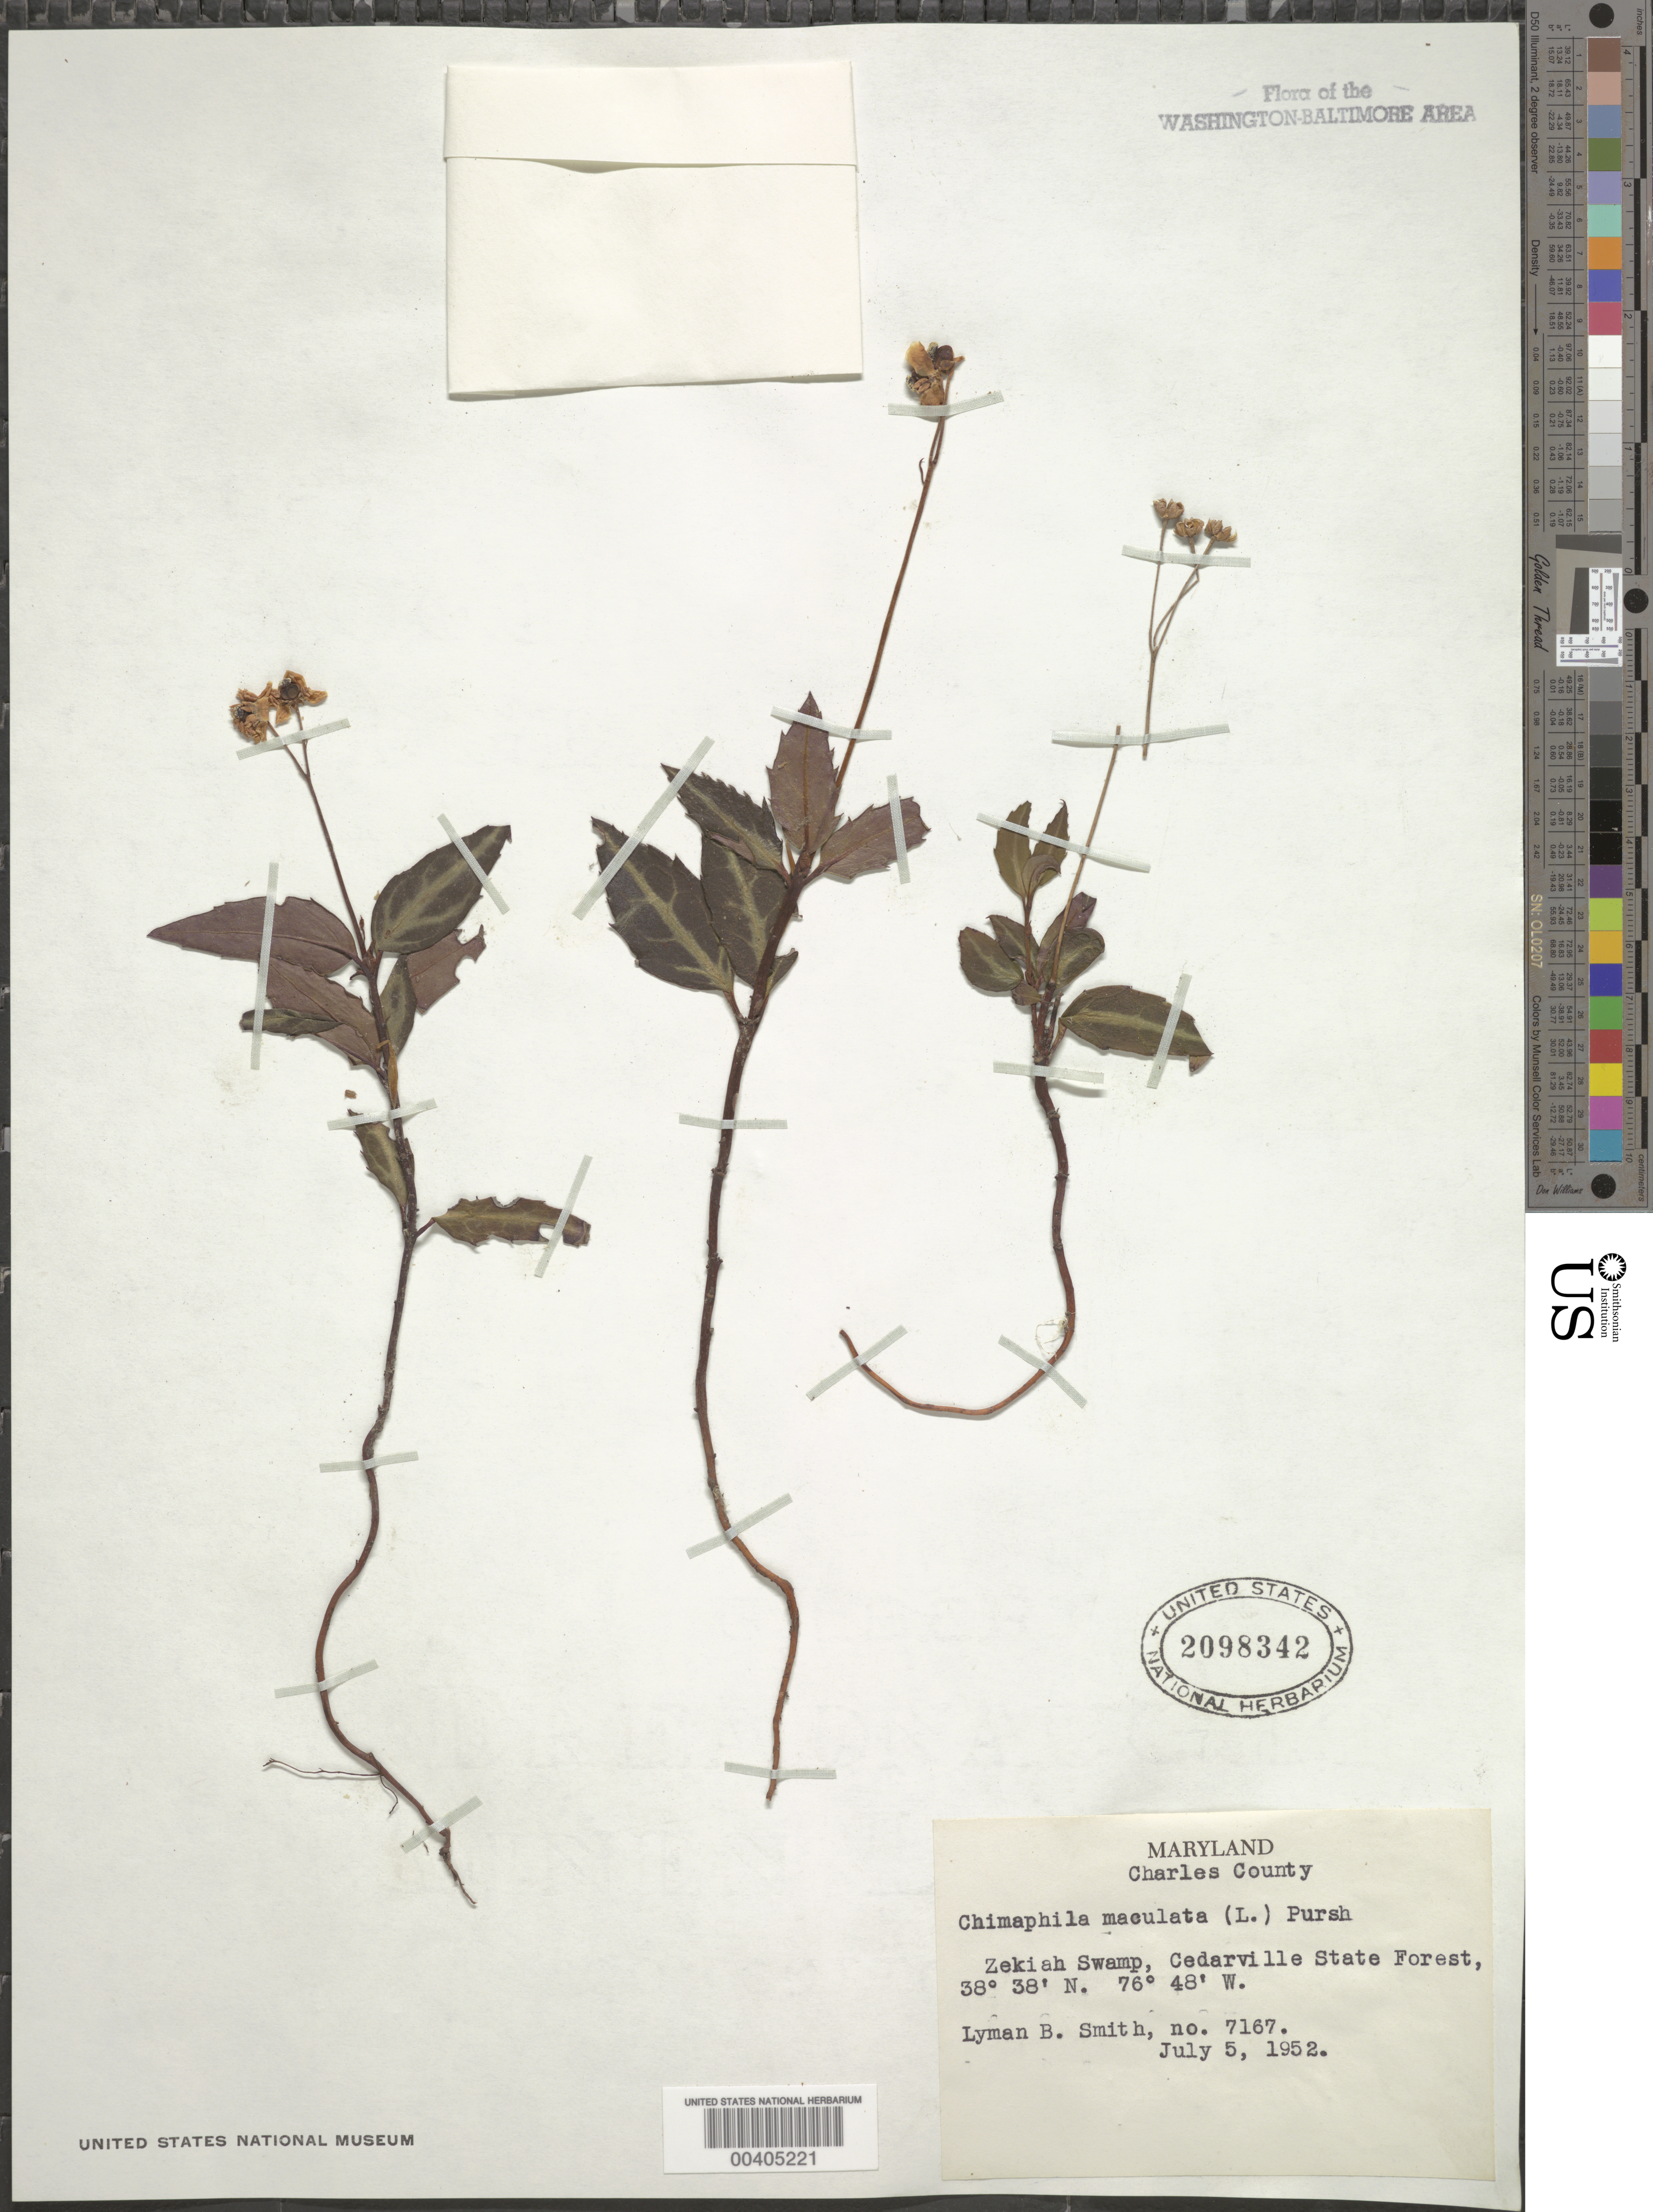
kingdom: Plantae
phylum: Tracheophyta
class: Magnoliopsida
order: Ericales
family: Ericaceae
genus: Chimaphila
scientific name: Chimaphila maculata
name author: (L.) Pursh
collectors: L. Smith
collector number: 7167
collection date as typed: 05 Jul 1952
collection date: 1952-07-05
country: United States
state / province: Maryland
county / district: Charles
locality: Zekiah swamp, Cedarville State Forest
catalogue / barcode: US 2098342